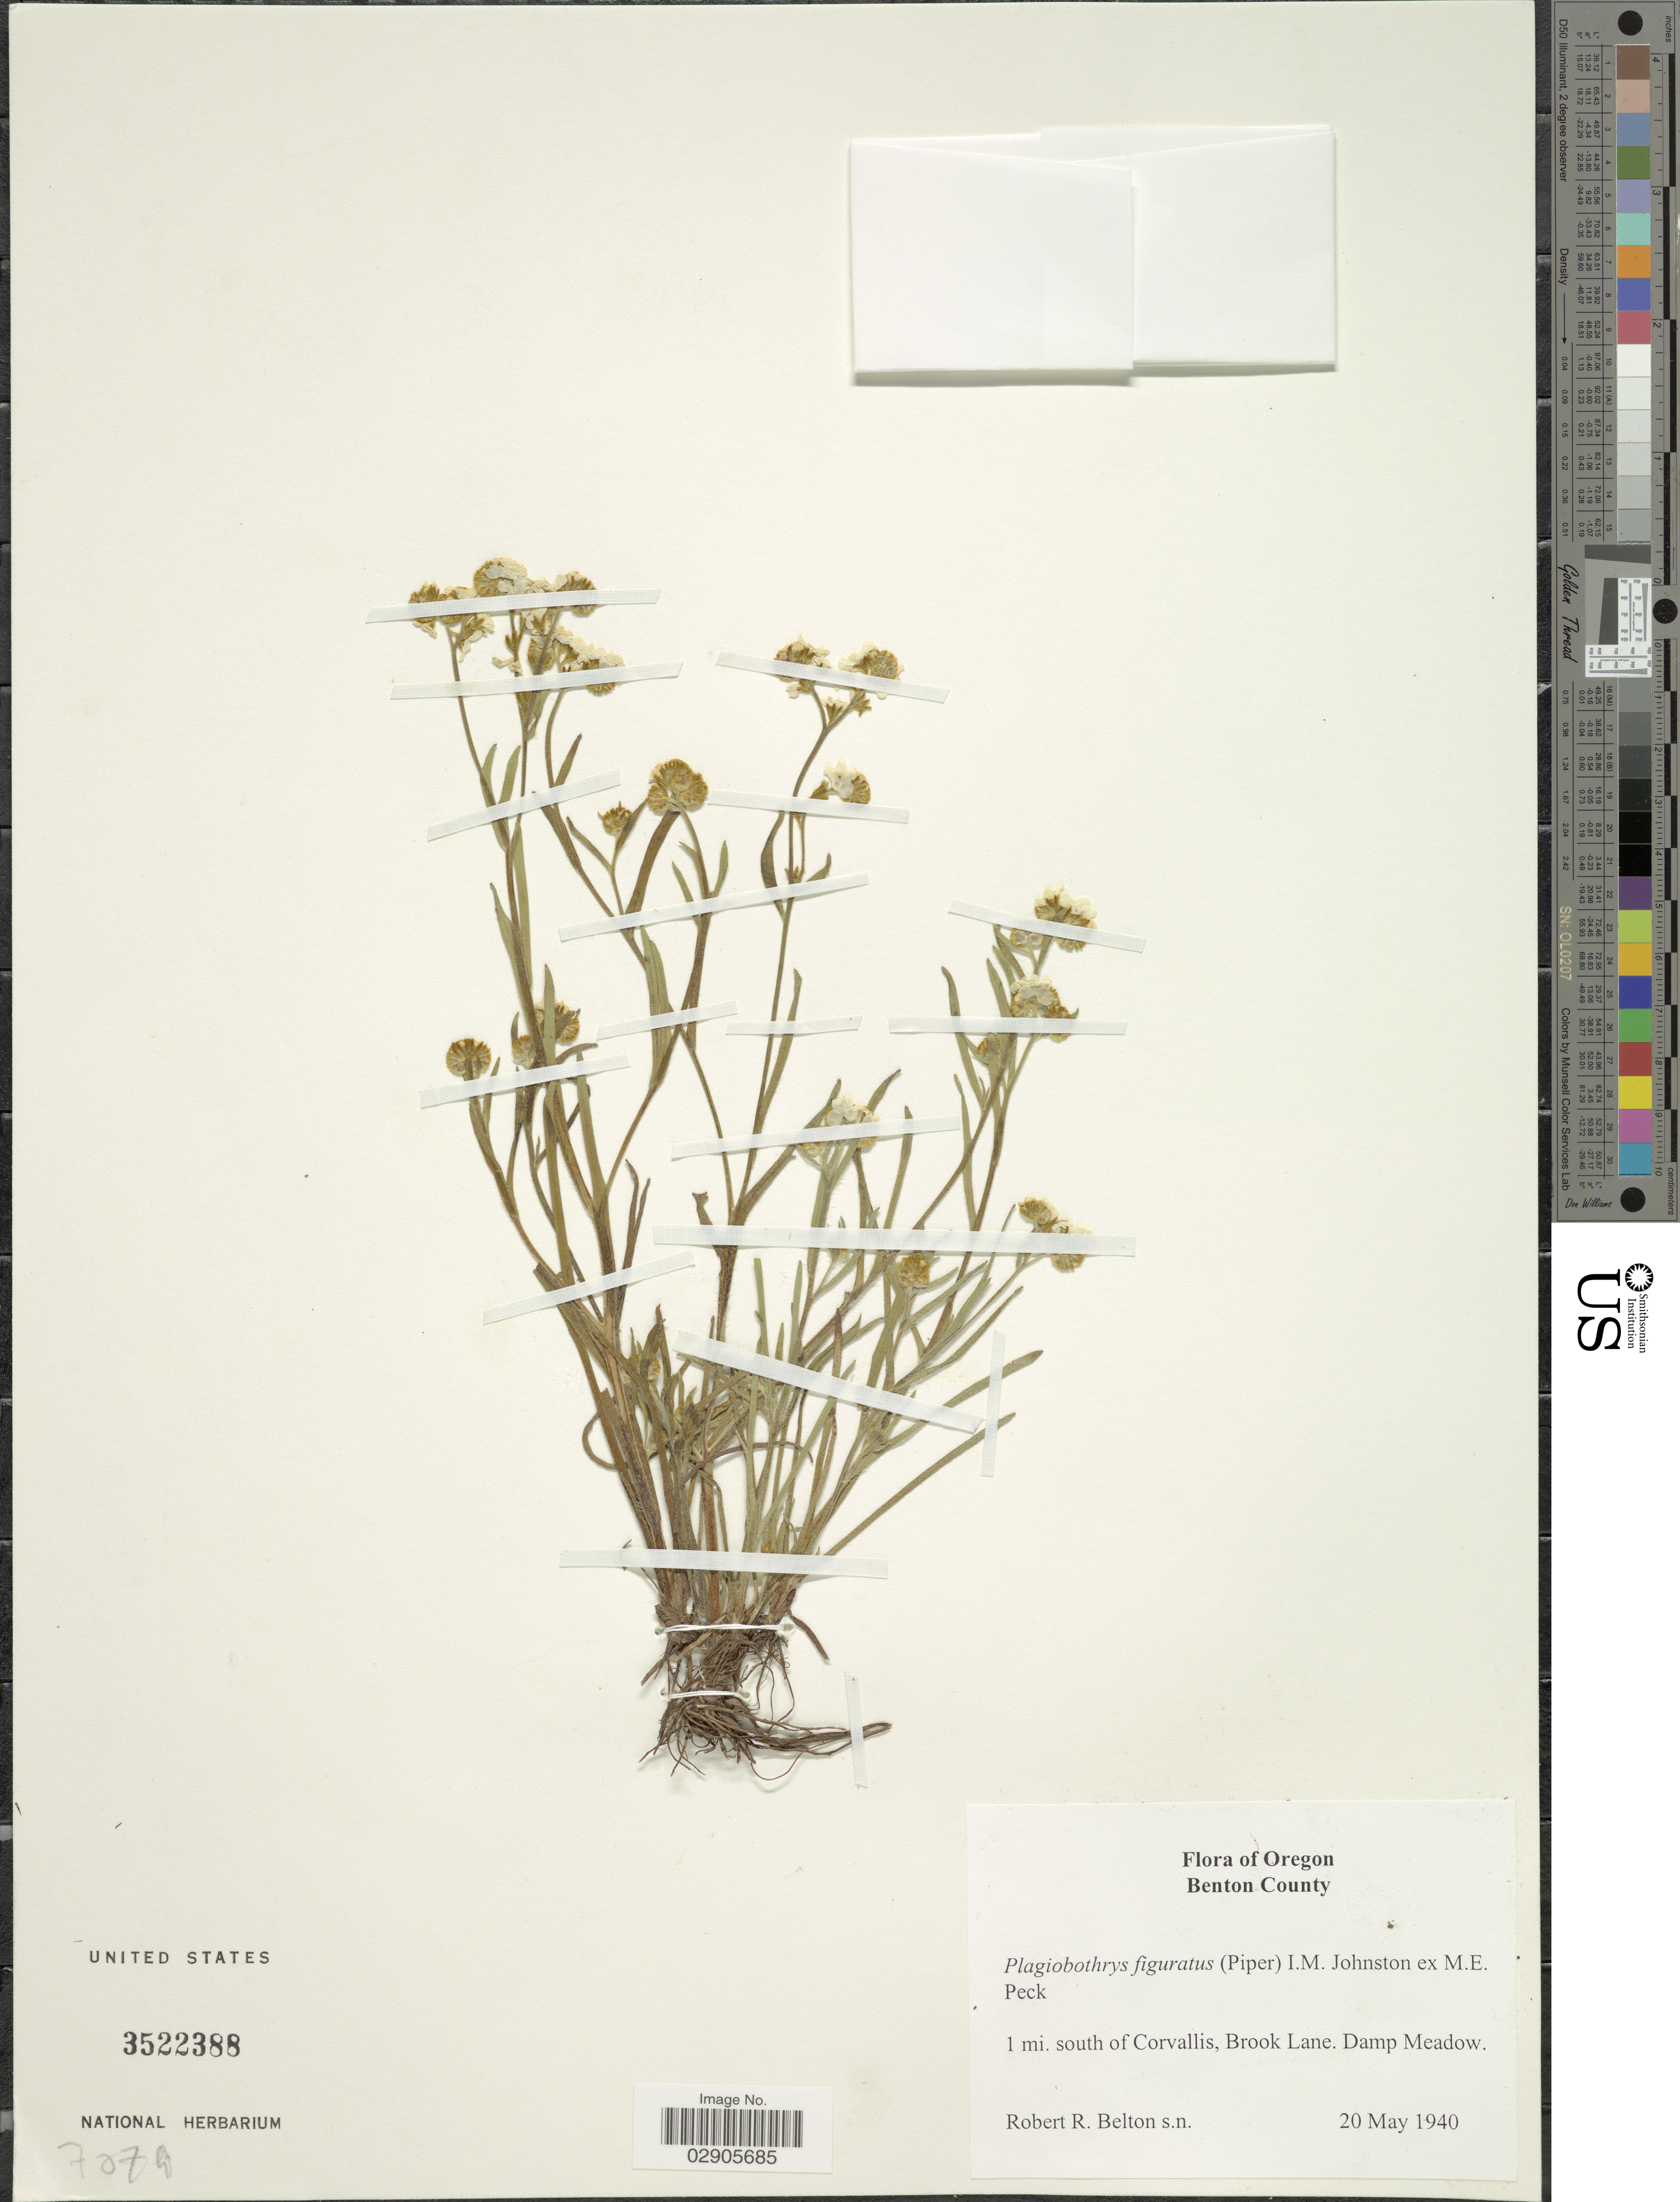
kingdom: Plantae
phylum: Tracheophyta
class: Magnoliopsida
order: Boraginales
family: Boraginaceae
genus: Plagiobothrys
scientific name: Plagiobothrys figuratus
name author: (Piper) I.M. Johnst. ex M. Peck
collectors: R. Belton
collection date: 1940-05-20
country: United States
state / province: Oregon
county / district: Benton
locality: Benton County. 1 mi. south of Corvallis, Brook Lane. Damp Meadow.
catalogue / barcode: US 3522388